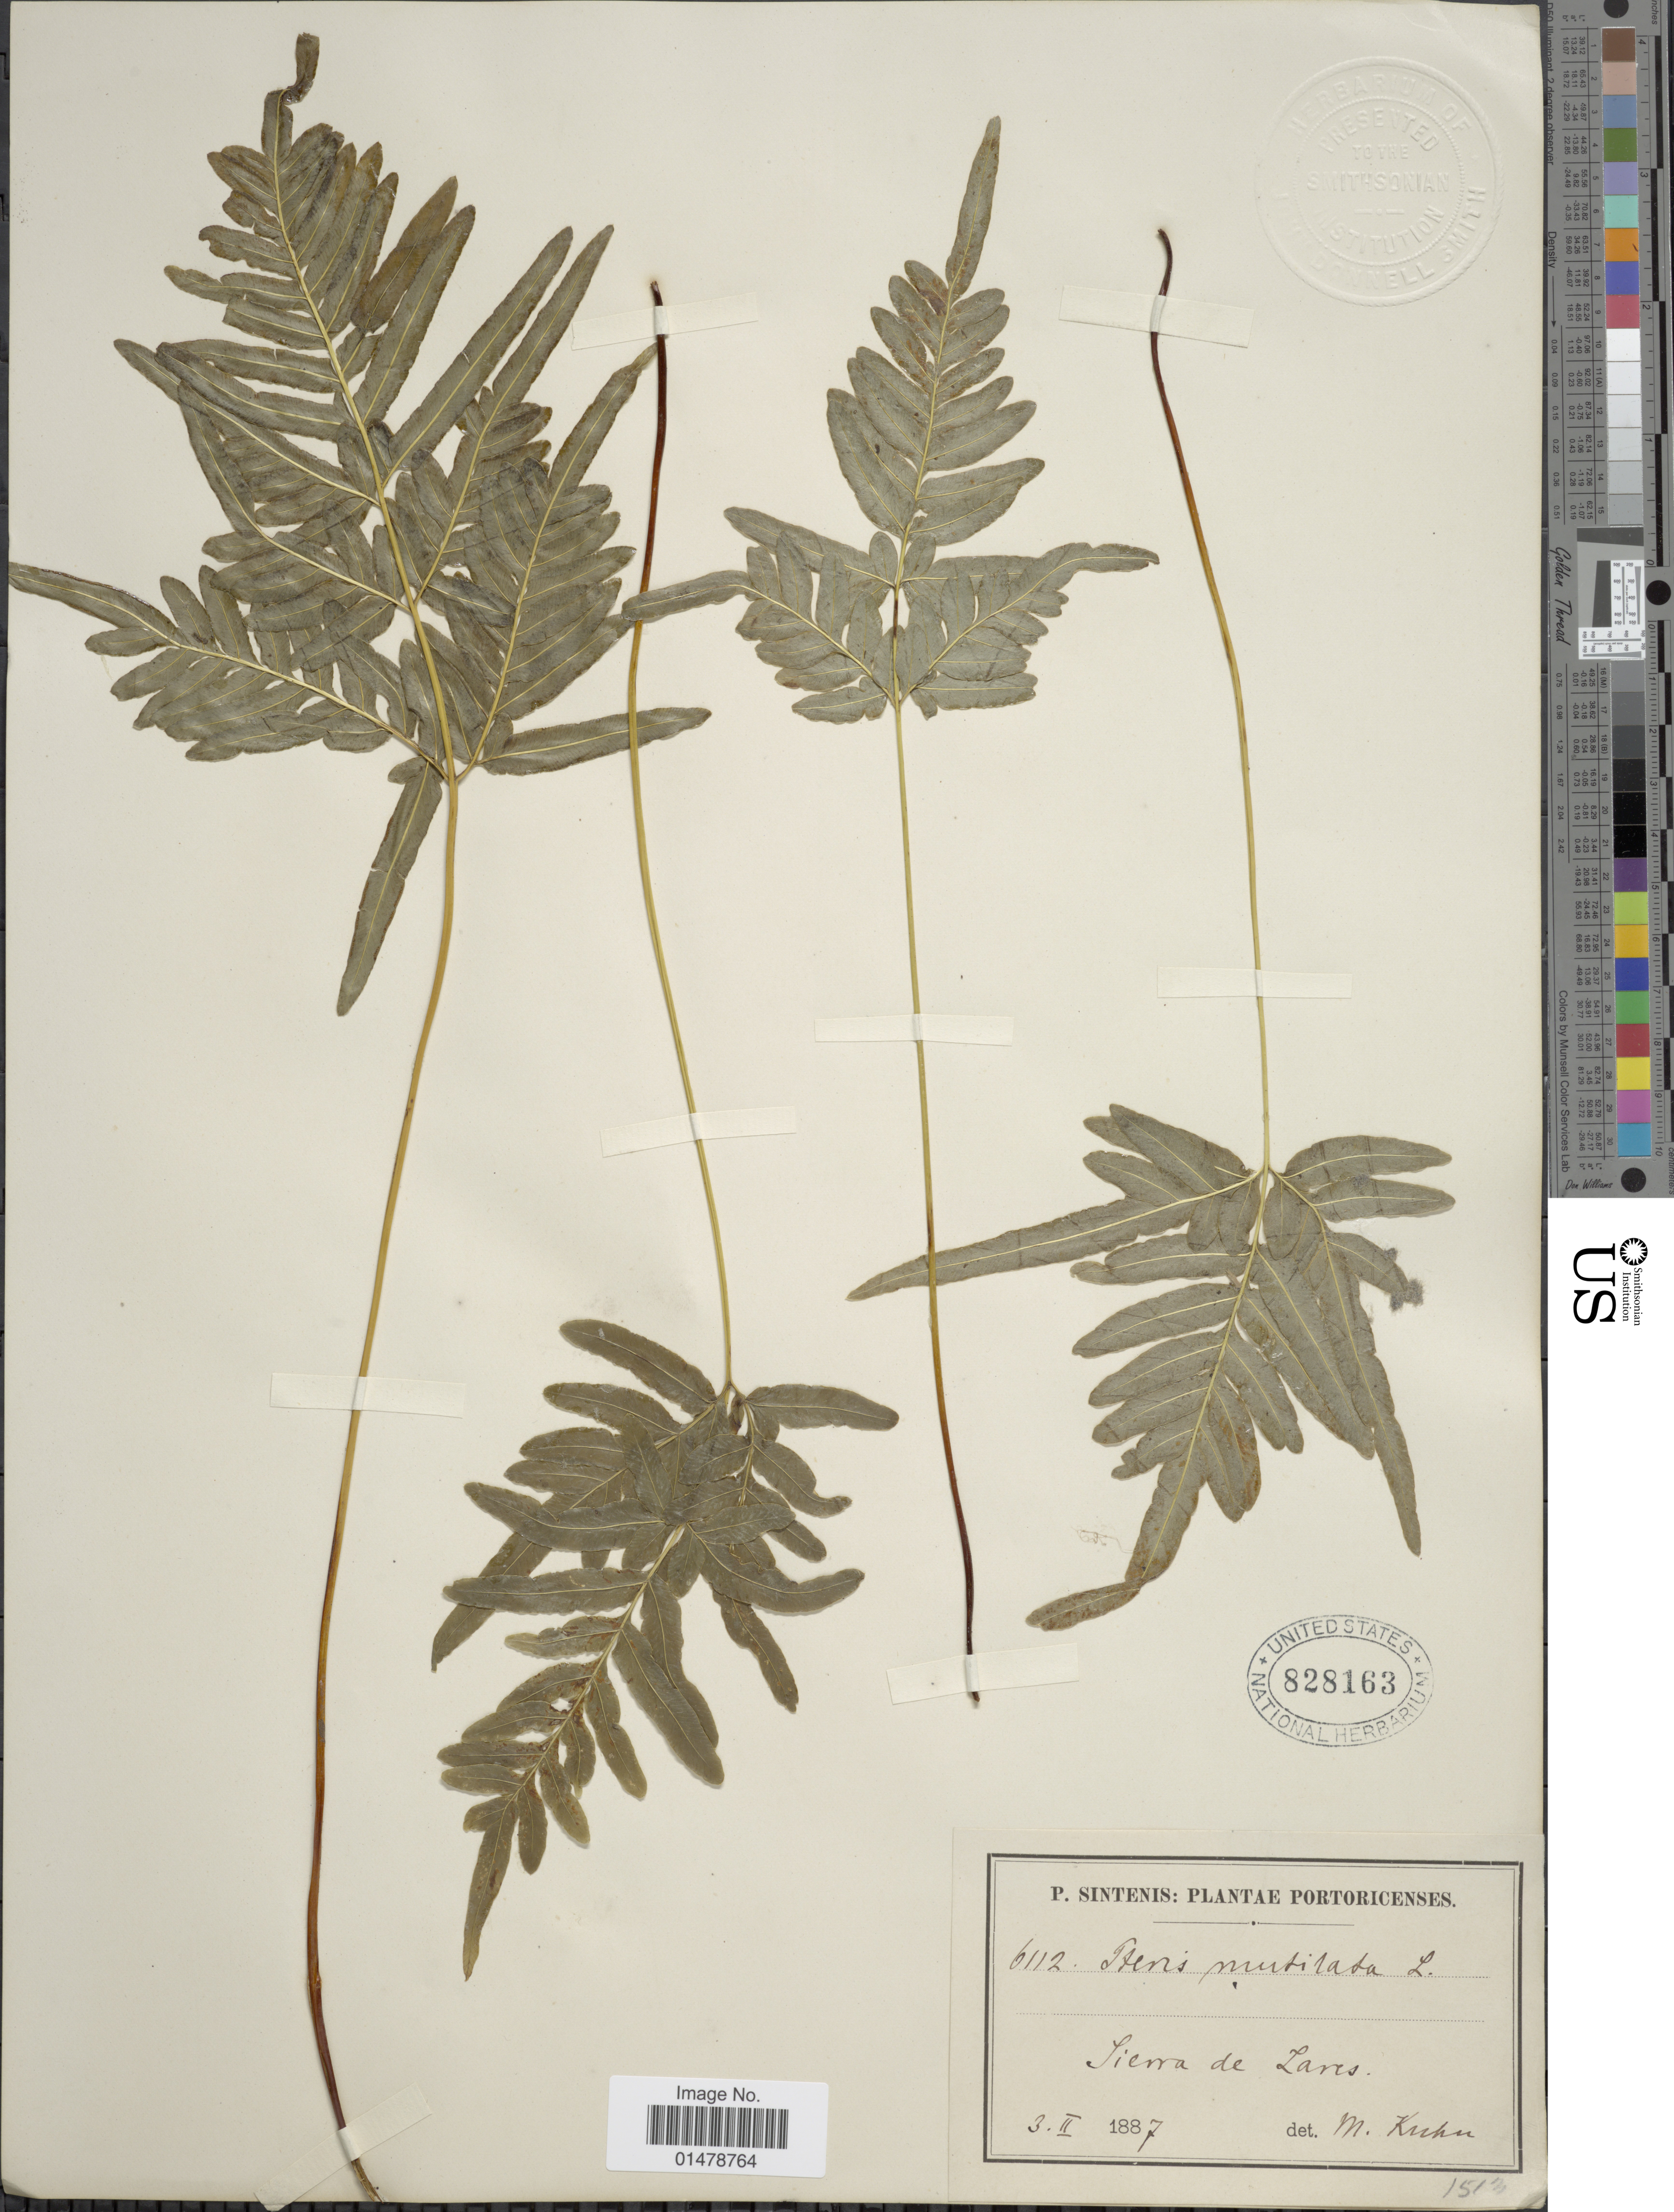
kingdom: Plantae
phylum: Tracheophyta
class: Polypodiopsida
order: Polypodiales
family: Pteridaceae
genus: Pteris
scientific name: Pteris mutilata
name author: L.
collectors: P. Sintenis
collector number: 6112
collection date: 1887-02-03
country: Puerto Rico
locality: Sierra de Lares.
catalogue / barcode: US 828163